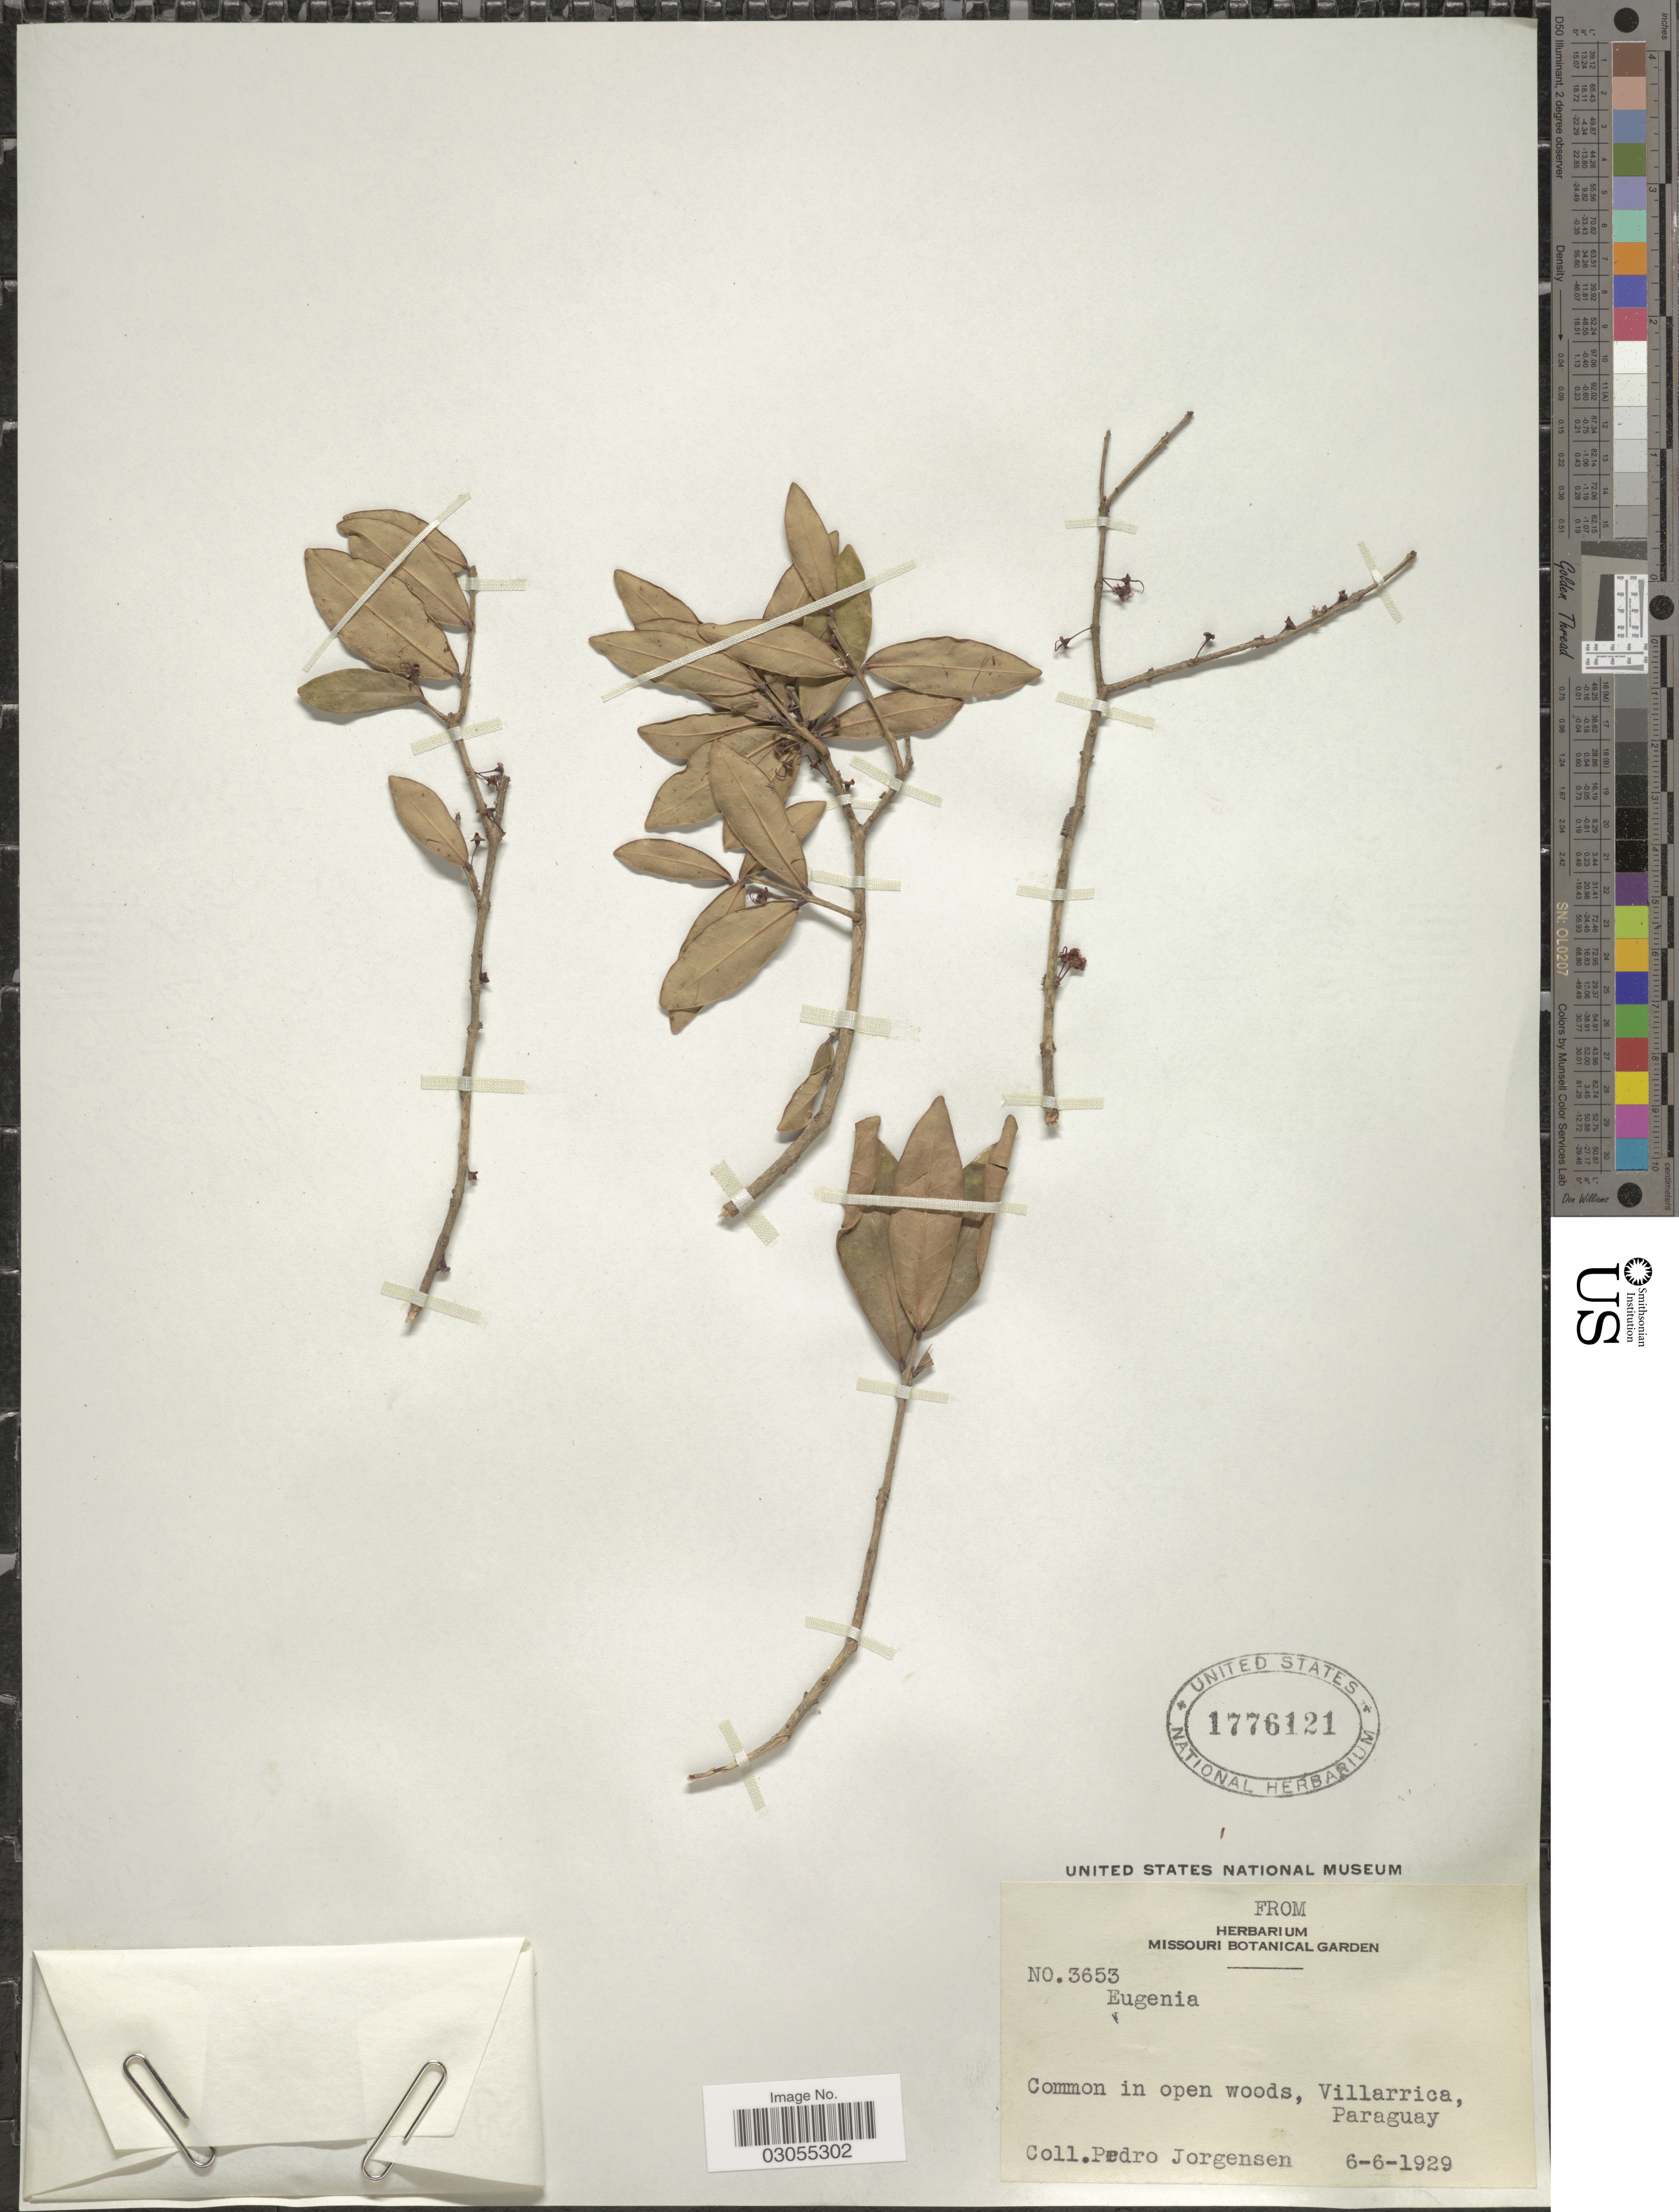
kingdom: Plantae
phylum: Tracheophyta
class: Magnoliopsida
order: Myrtales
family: Myrtaceae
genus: Eugenia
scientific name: Eugenia sp.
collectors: P. Jörgensen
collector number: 3653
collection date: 1929-06-06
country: Paraguay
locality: Villarrica.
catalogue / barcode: US 1776121